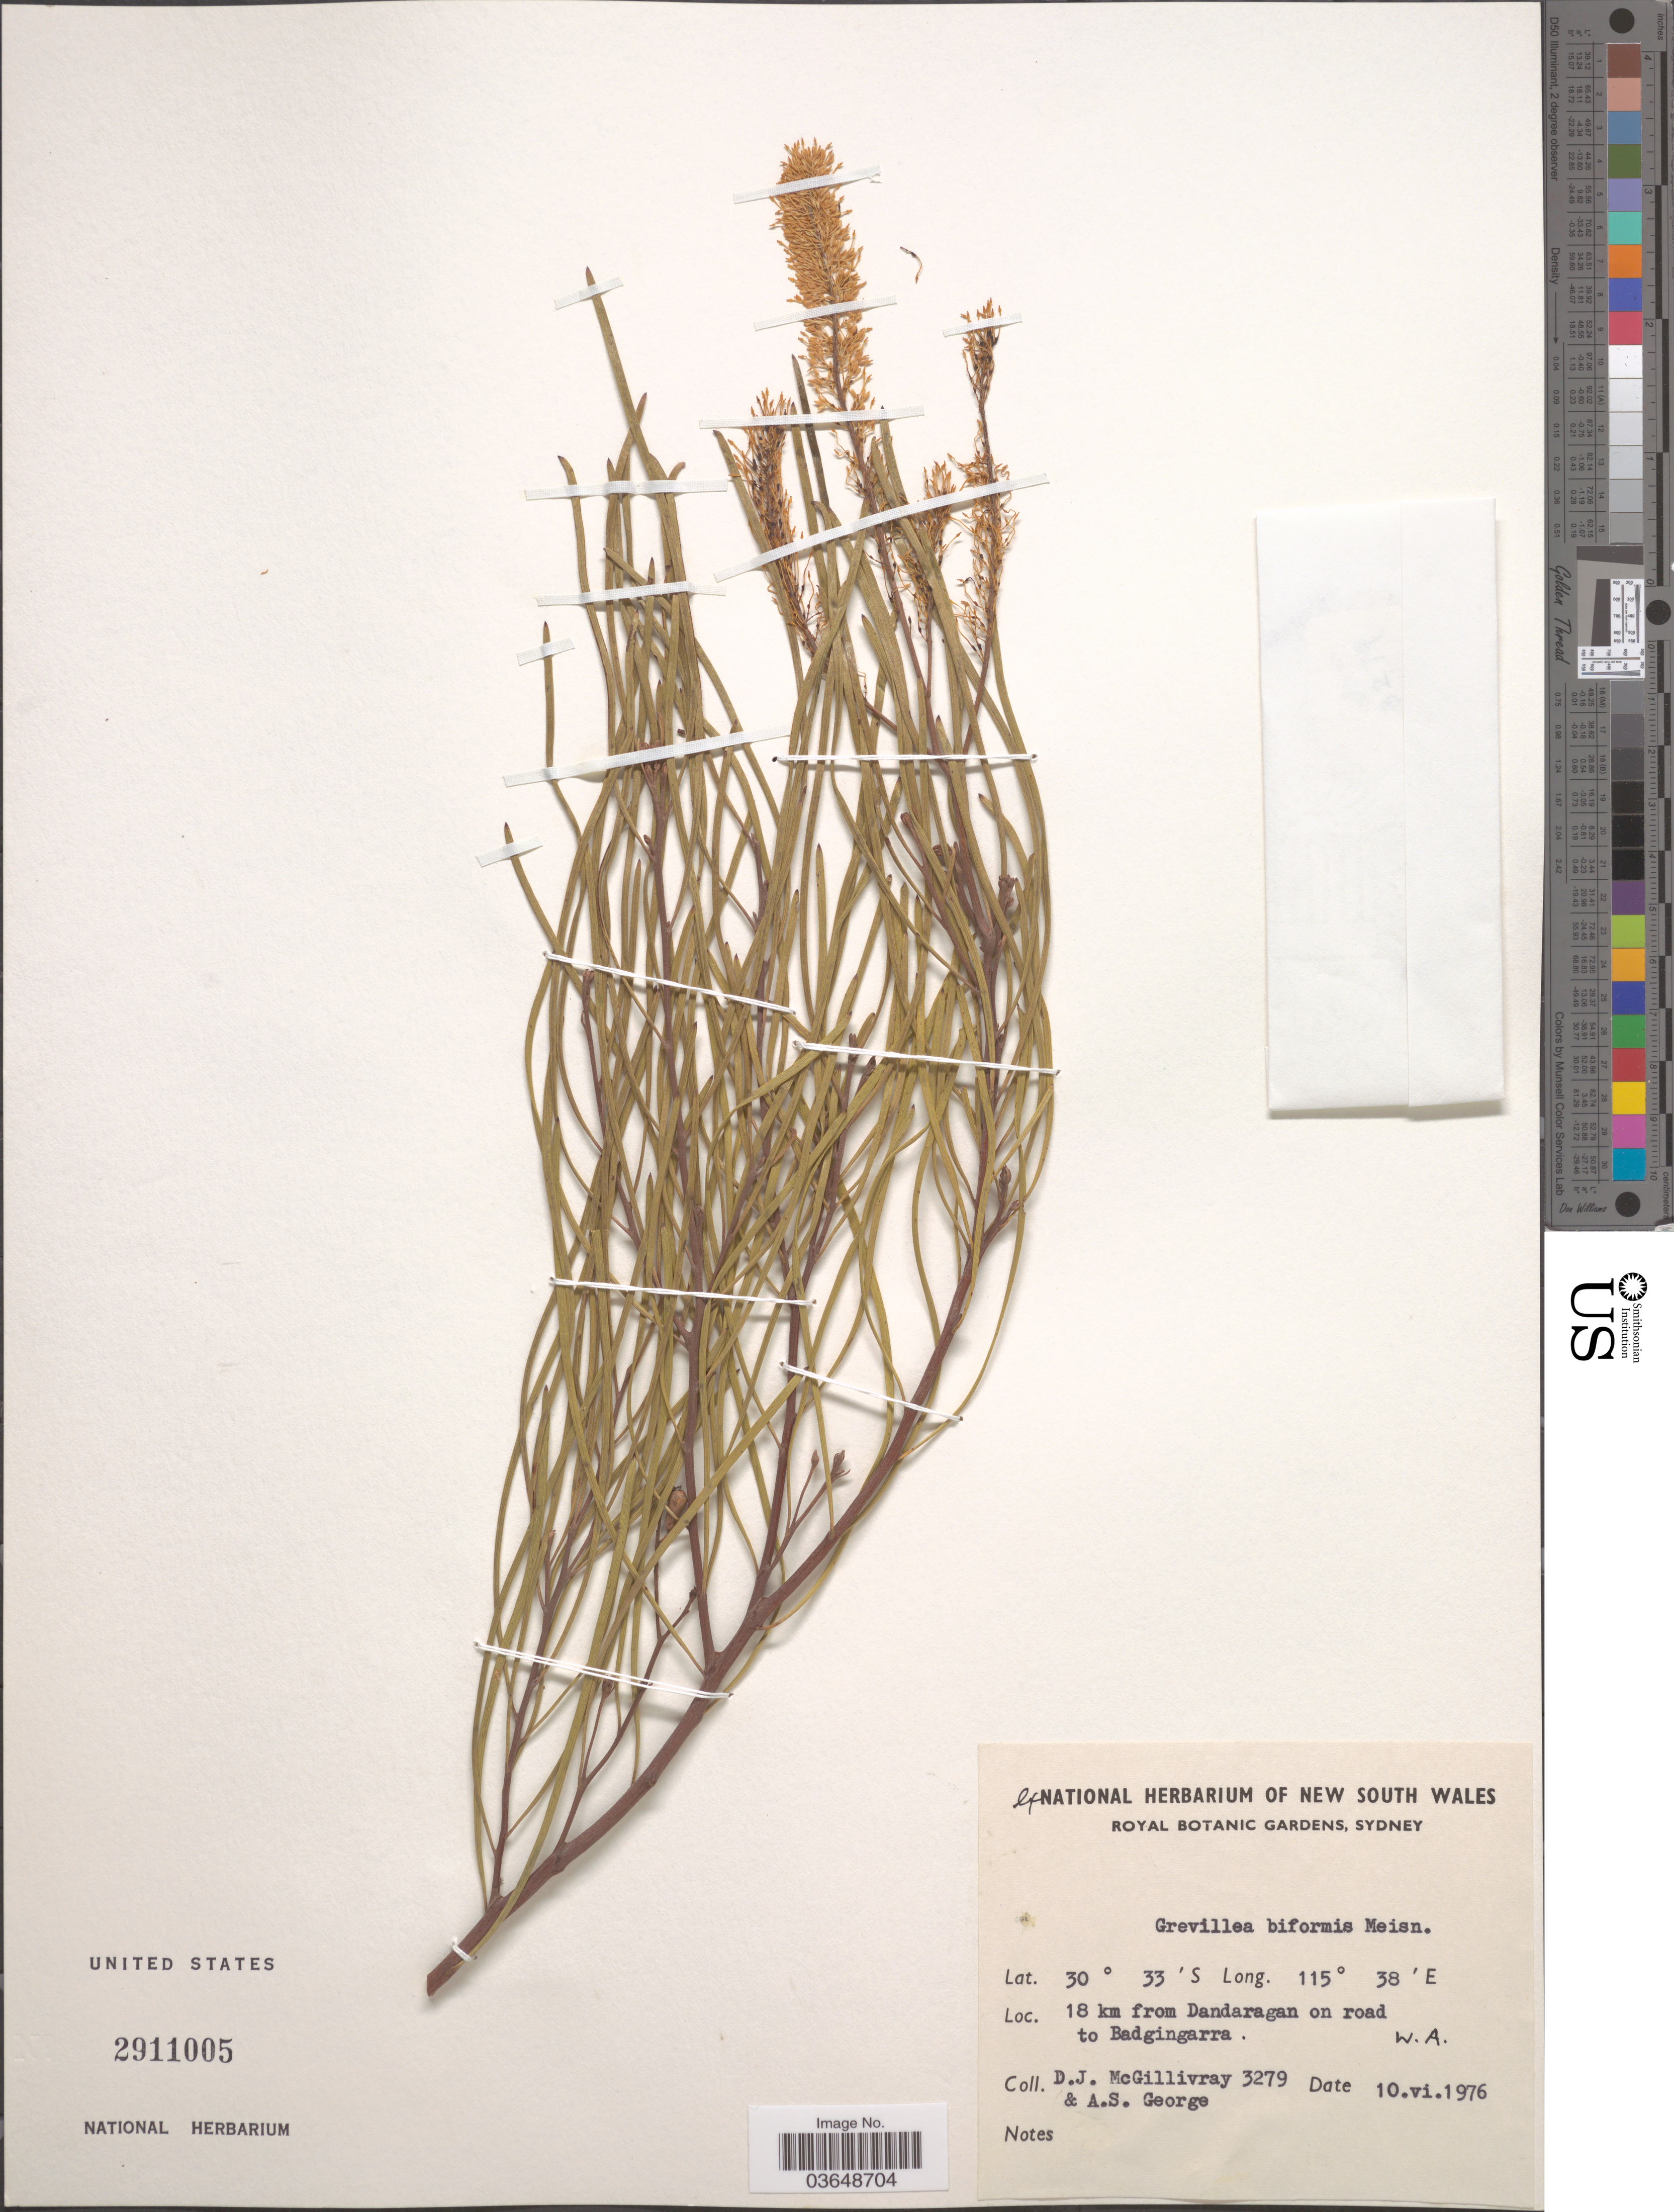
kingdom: Plantae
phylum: Tracheophyta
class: Magnoliopsida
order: Proteales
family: Proteaceae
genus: Grevillea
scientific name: Grevillea biformis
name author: Meisn.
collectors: D. J. McGillivray & A. S. George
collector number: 3279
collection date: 1976-06-10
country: Australia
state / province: Western Australia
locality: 18 km from Dandaragan on road to Badgingarra.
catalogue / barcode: US 2911005